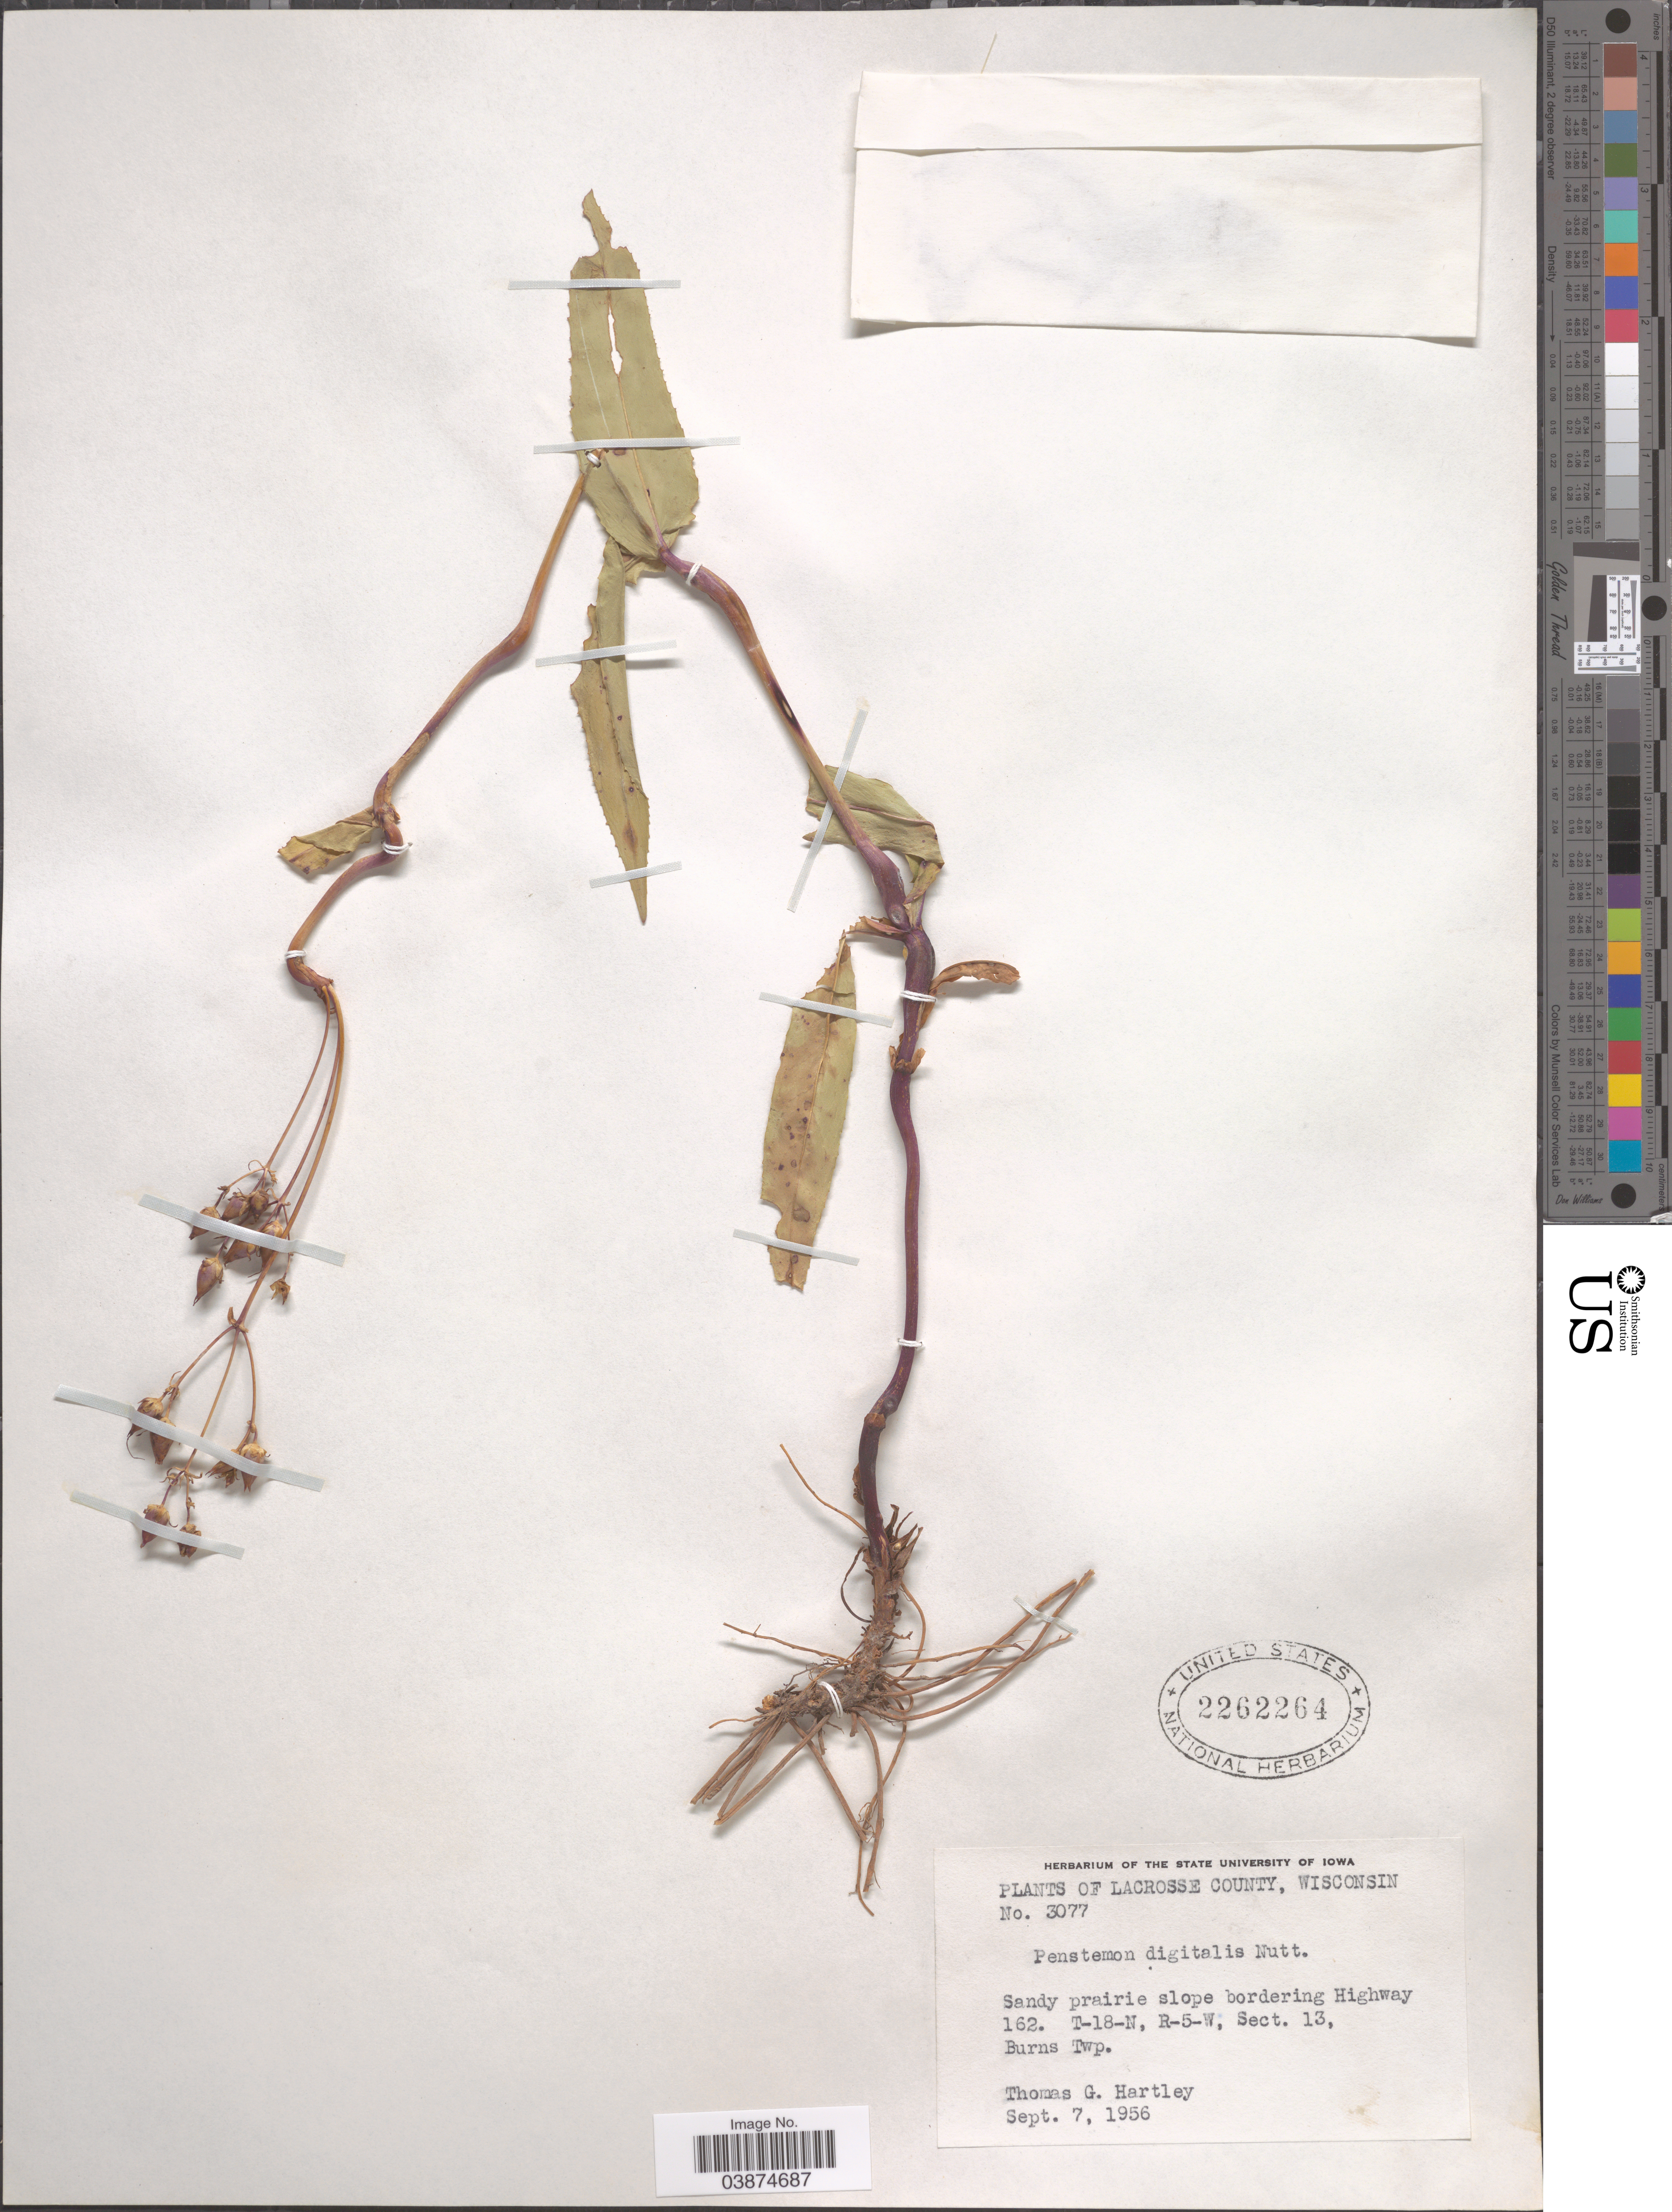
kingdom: Plantae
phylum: Tracheophyta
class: Magnoliopsida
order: Lamiales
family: Plantaginaceae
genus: Penstemon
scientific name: Penstemon digitalis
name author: Nutt. ex Sims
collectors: T. G. Hartley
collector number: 3077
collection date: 1956-09-07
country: United States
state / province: Wisconsin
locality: Lacrosse County. Sandy prairie slope bordering Highway 162. T-18-N, R-5-W, Sect. 13, Burns Twp.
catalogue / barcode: US 2262264